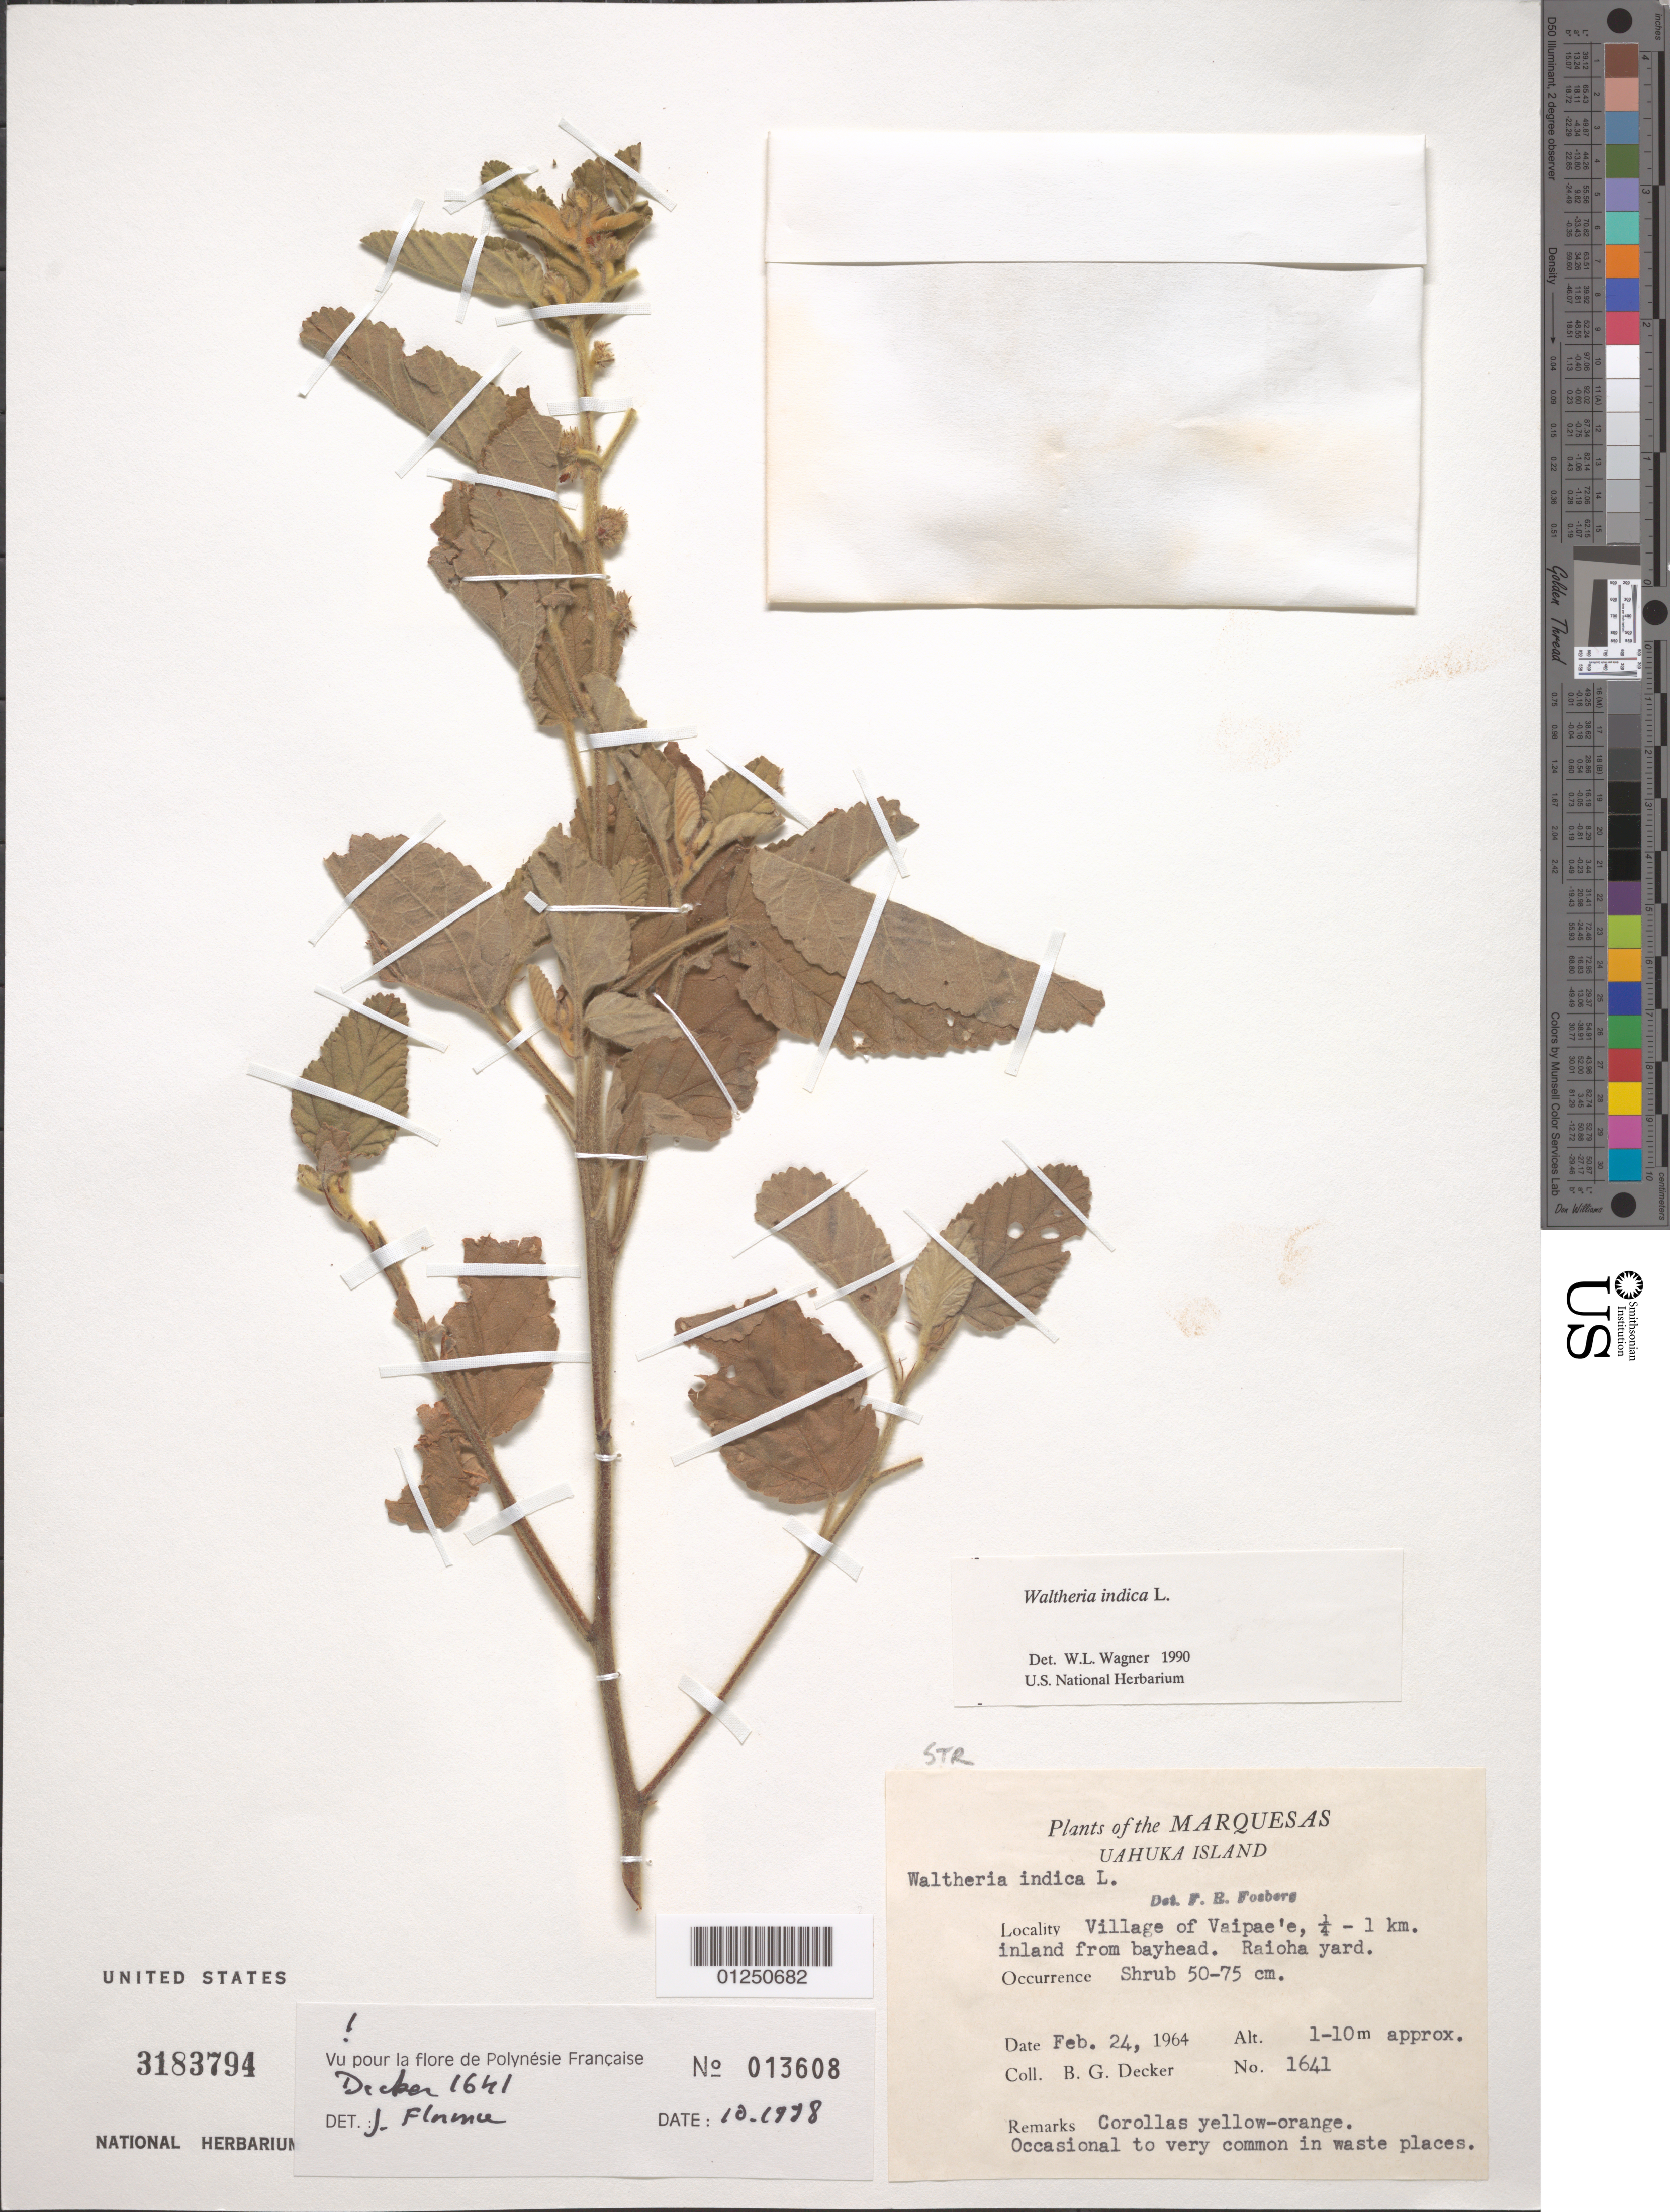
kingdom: Plantae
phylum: Tracheophyta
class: Magnoliopsida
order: Malvales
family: Malvaceae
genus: Waltheria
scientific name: Waltheria indica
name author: L.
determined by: Wagner, W. L., (BOT), Smithsonian Institution - National Museum of Natural History (UNITED STATES)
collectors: B. G. Decker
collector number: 1641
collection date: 1964-02-24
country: French Polynesia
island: Ua Huka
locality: Village of Vaipae'e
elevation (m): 1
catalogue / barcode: US 3183794